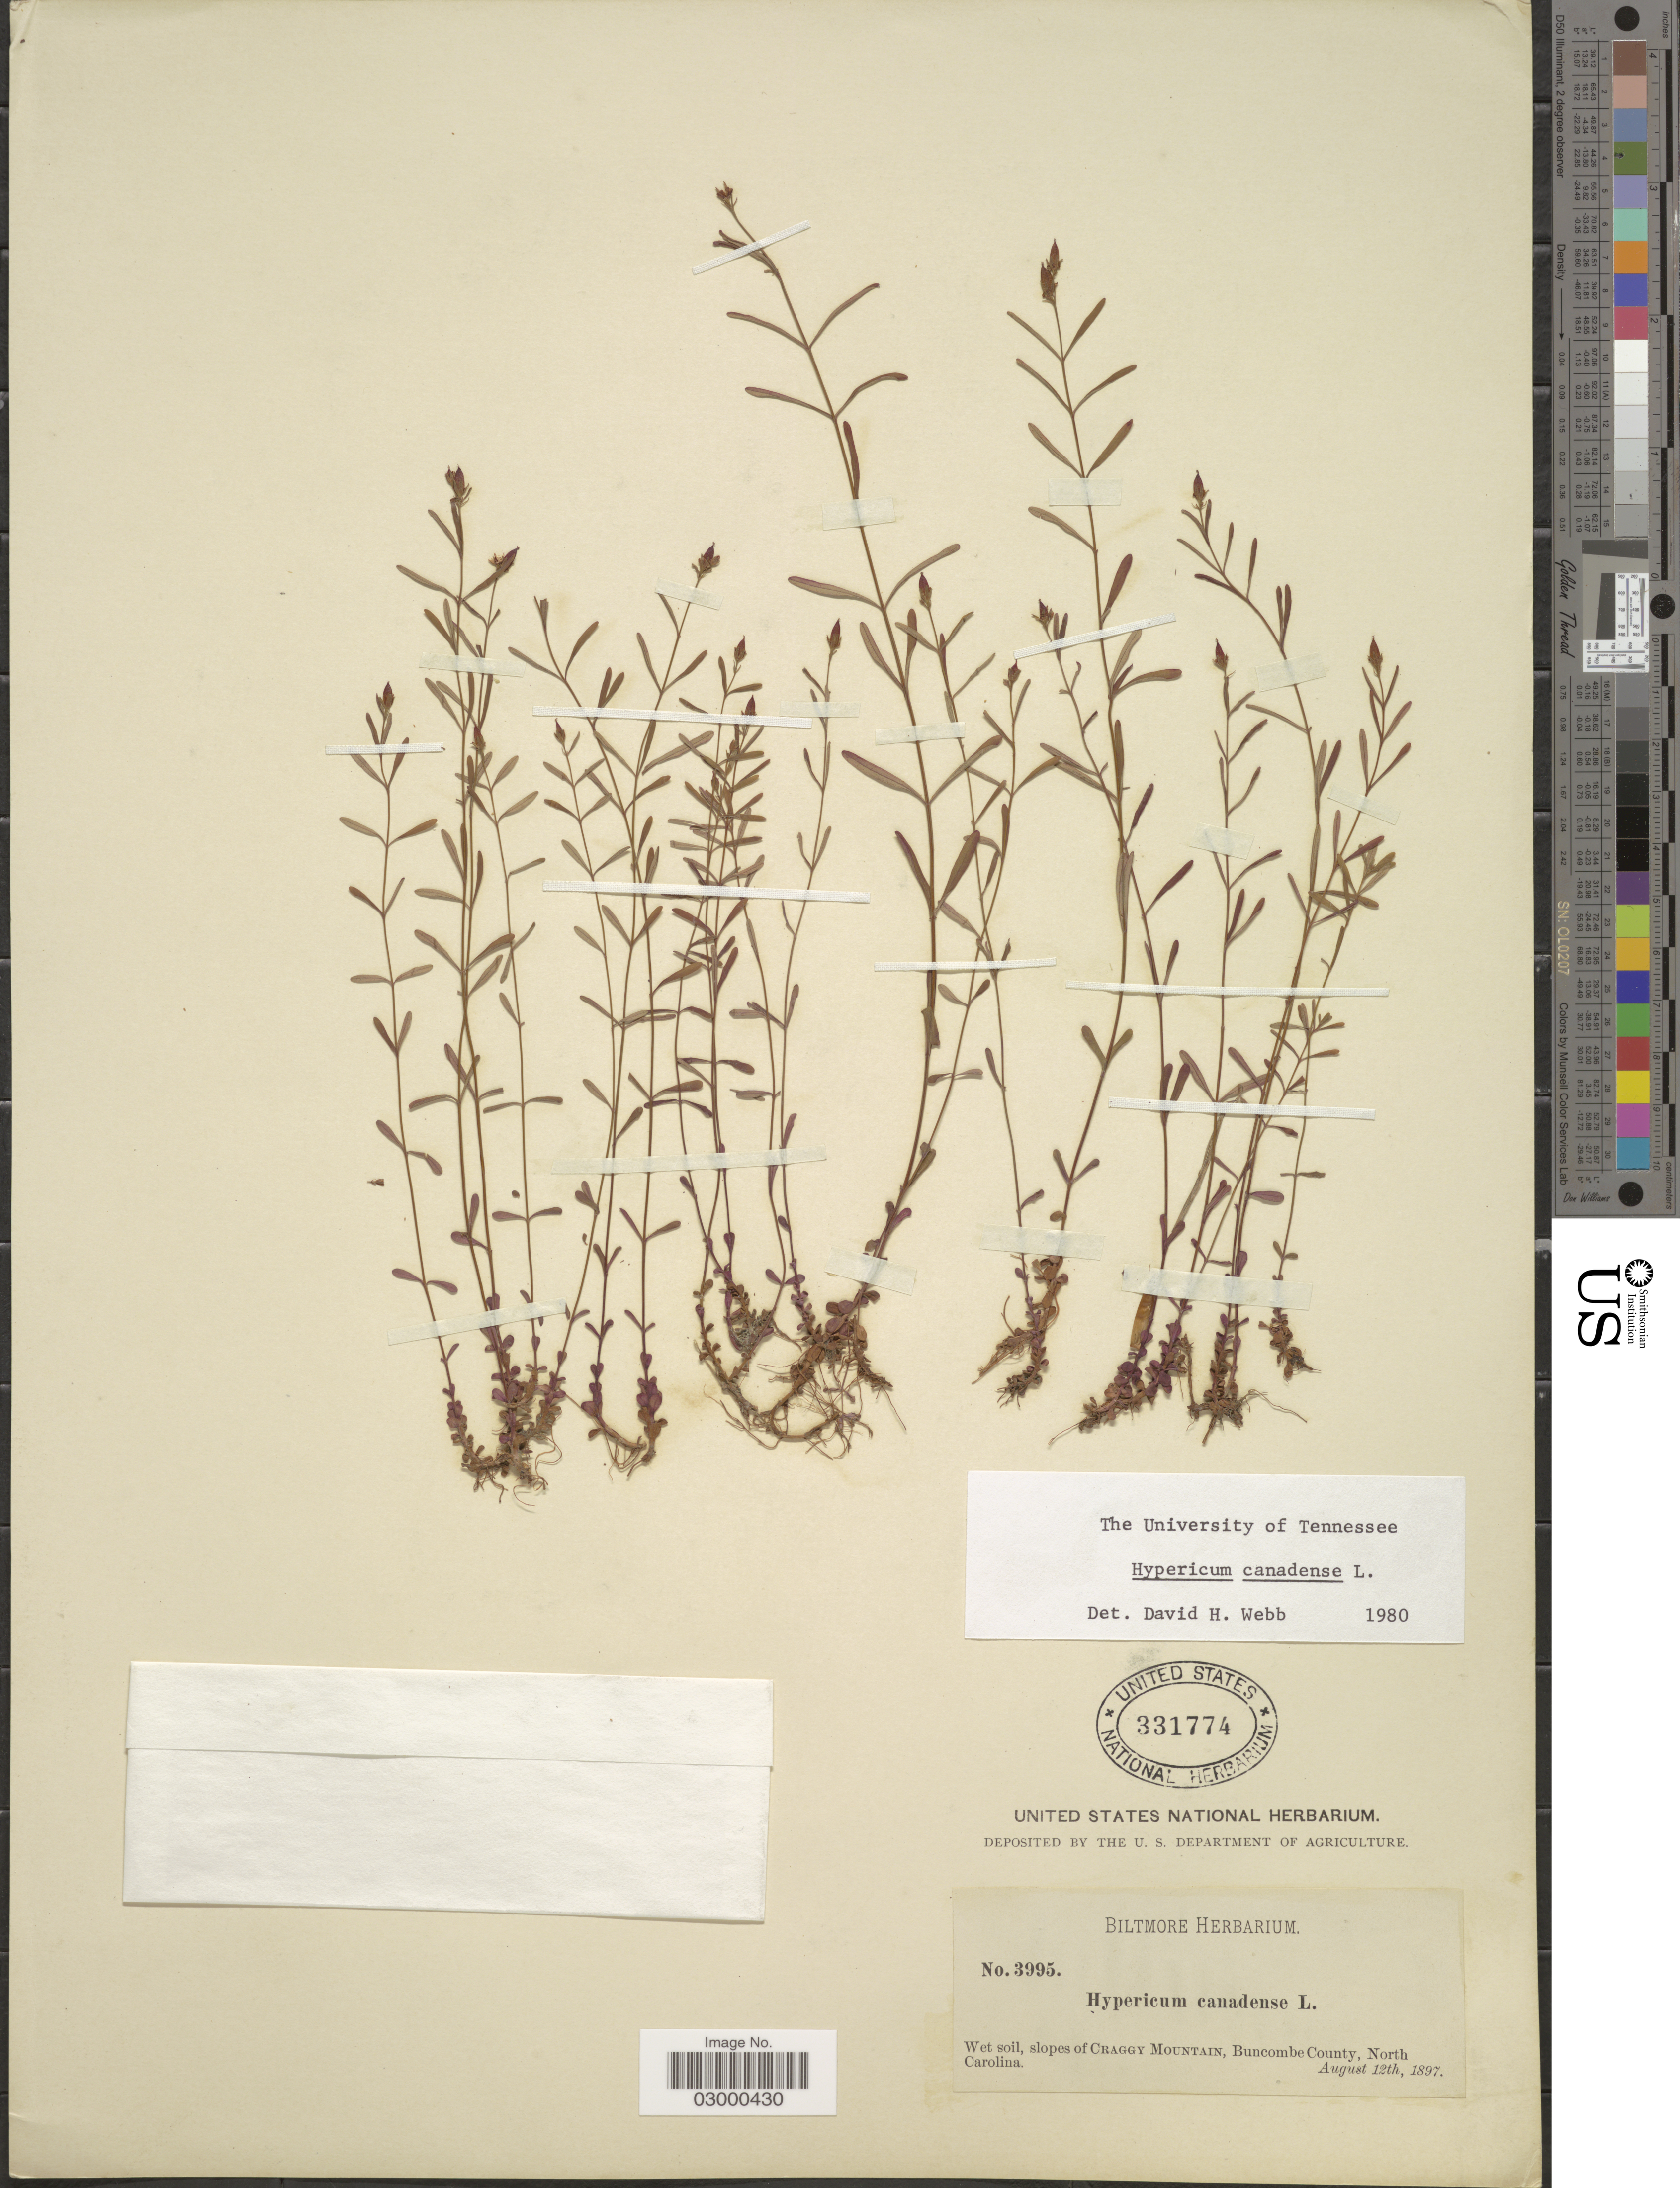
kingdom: Plantae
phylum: Tracheophyta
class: Magnoliopsida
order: Malpighiales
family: Hypericaceae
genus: Hypericum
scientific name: Hypericum canadense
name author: L.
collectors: ex herb. Biltmore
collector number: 3995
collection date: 1897-08-12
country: United States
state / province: North Carolina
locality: Wet soil, slopes of Craggy Mountain, Buncombe County.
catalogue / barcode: US 331774